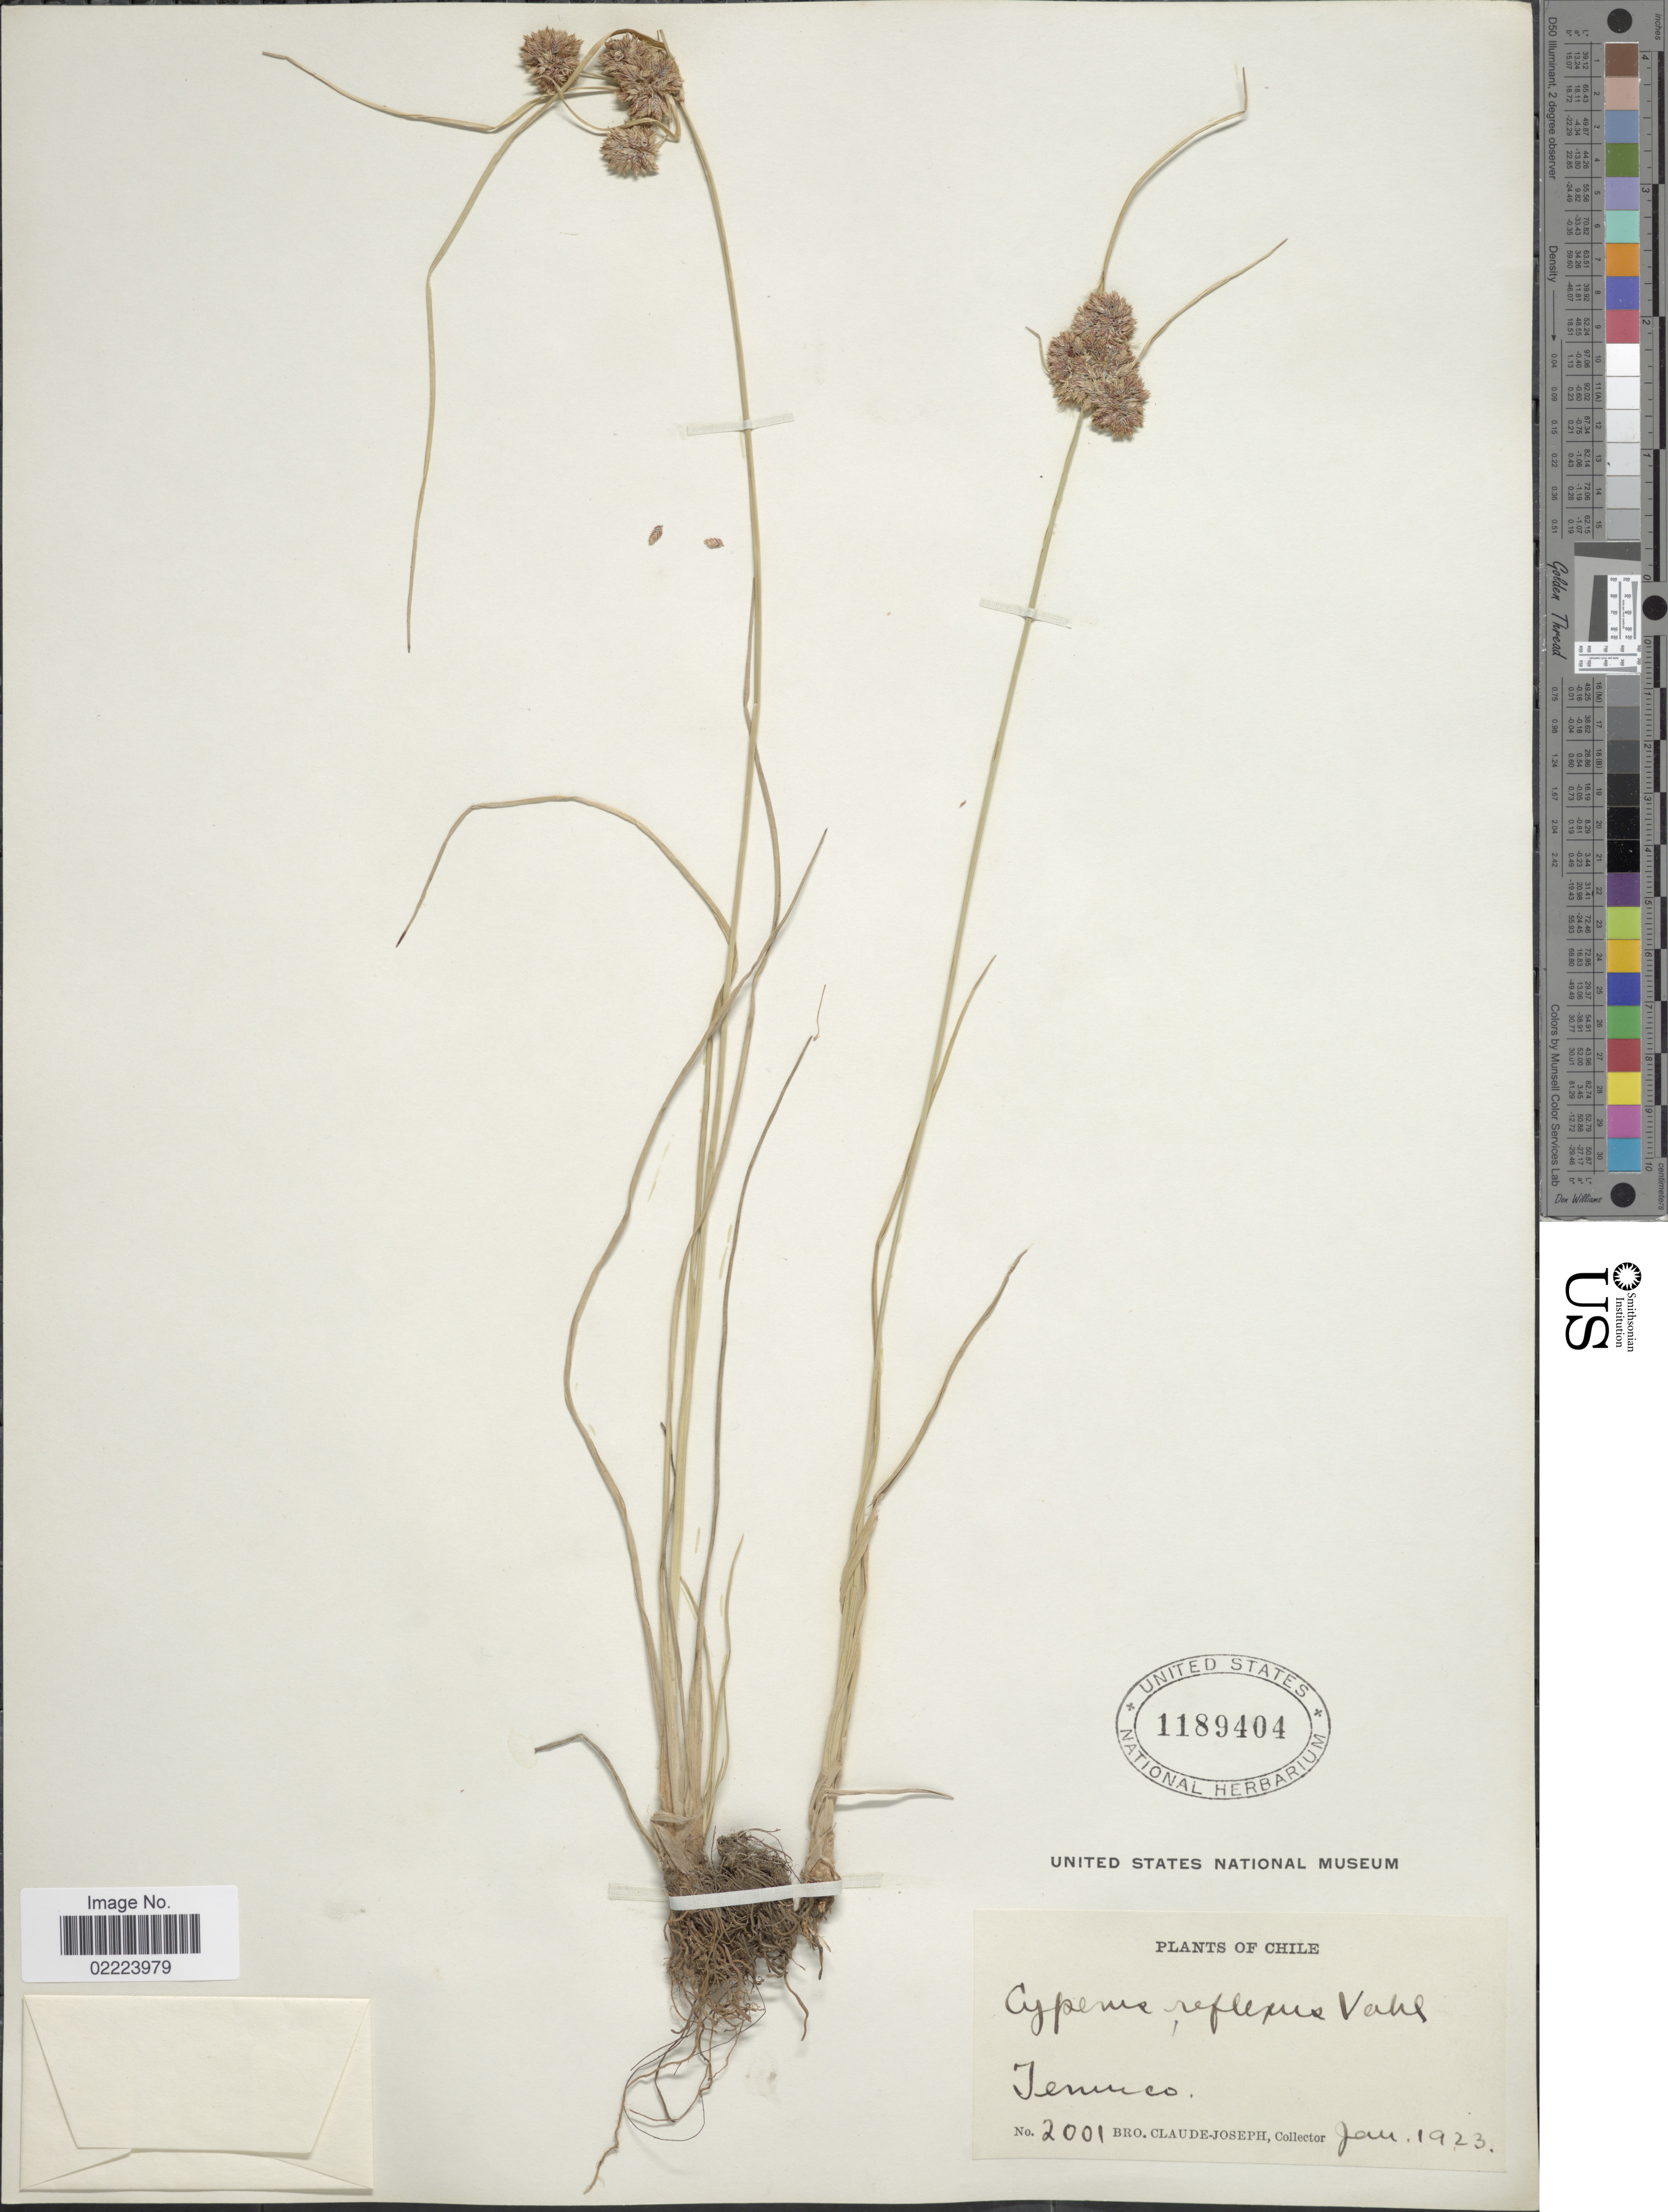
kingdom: Plantae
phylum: Tracheophyta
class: Liliopsida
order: Poales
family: Cyperaceae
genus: Cyperus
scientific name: Cyperus reflexus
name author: Vahl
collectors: Bro. Claude-Joseph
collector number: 2001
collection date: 1923-01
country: Chile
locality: Temuco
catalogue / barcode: US 1189404